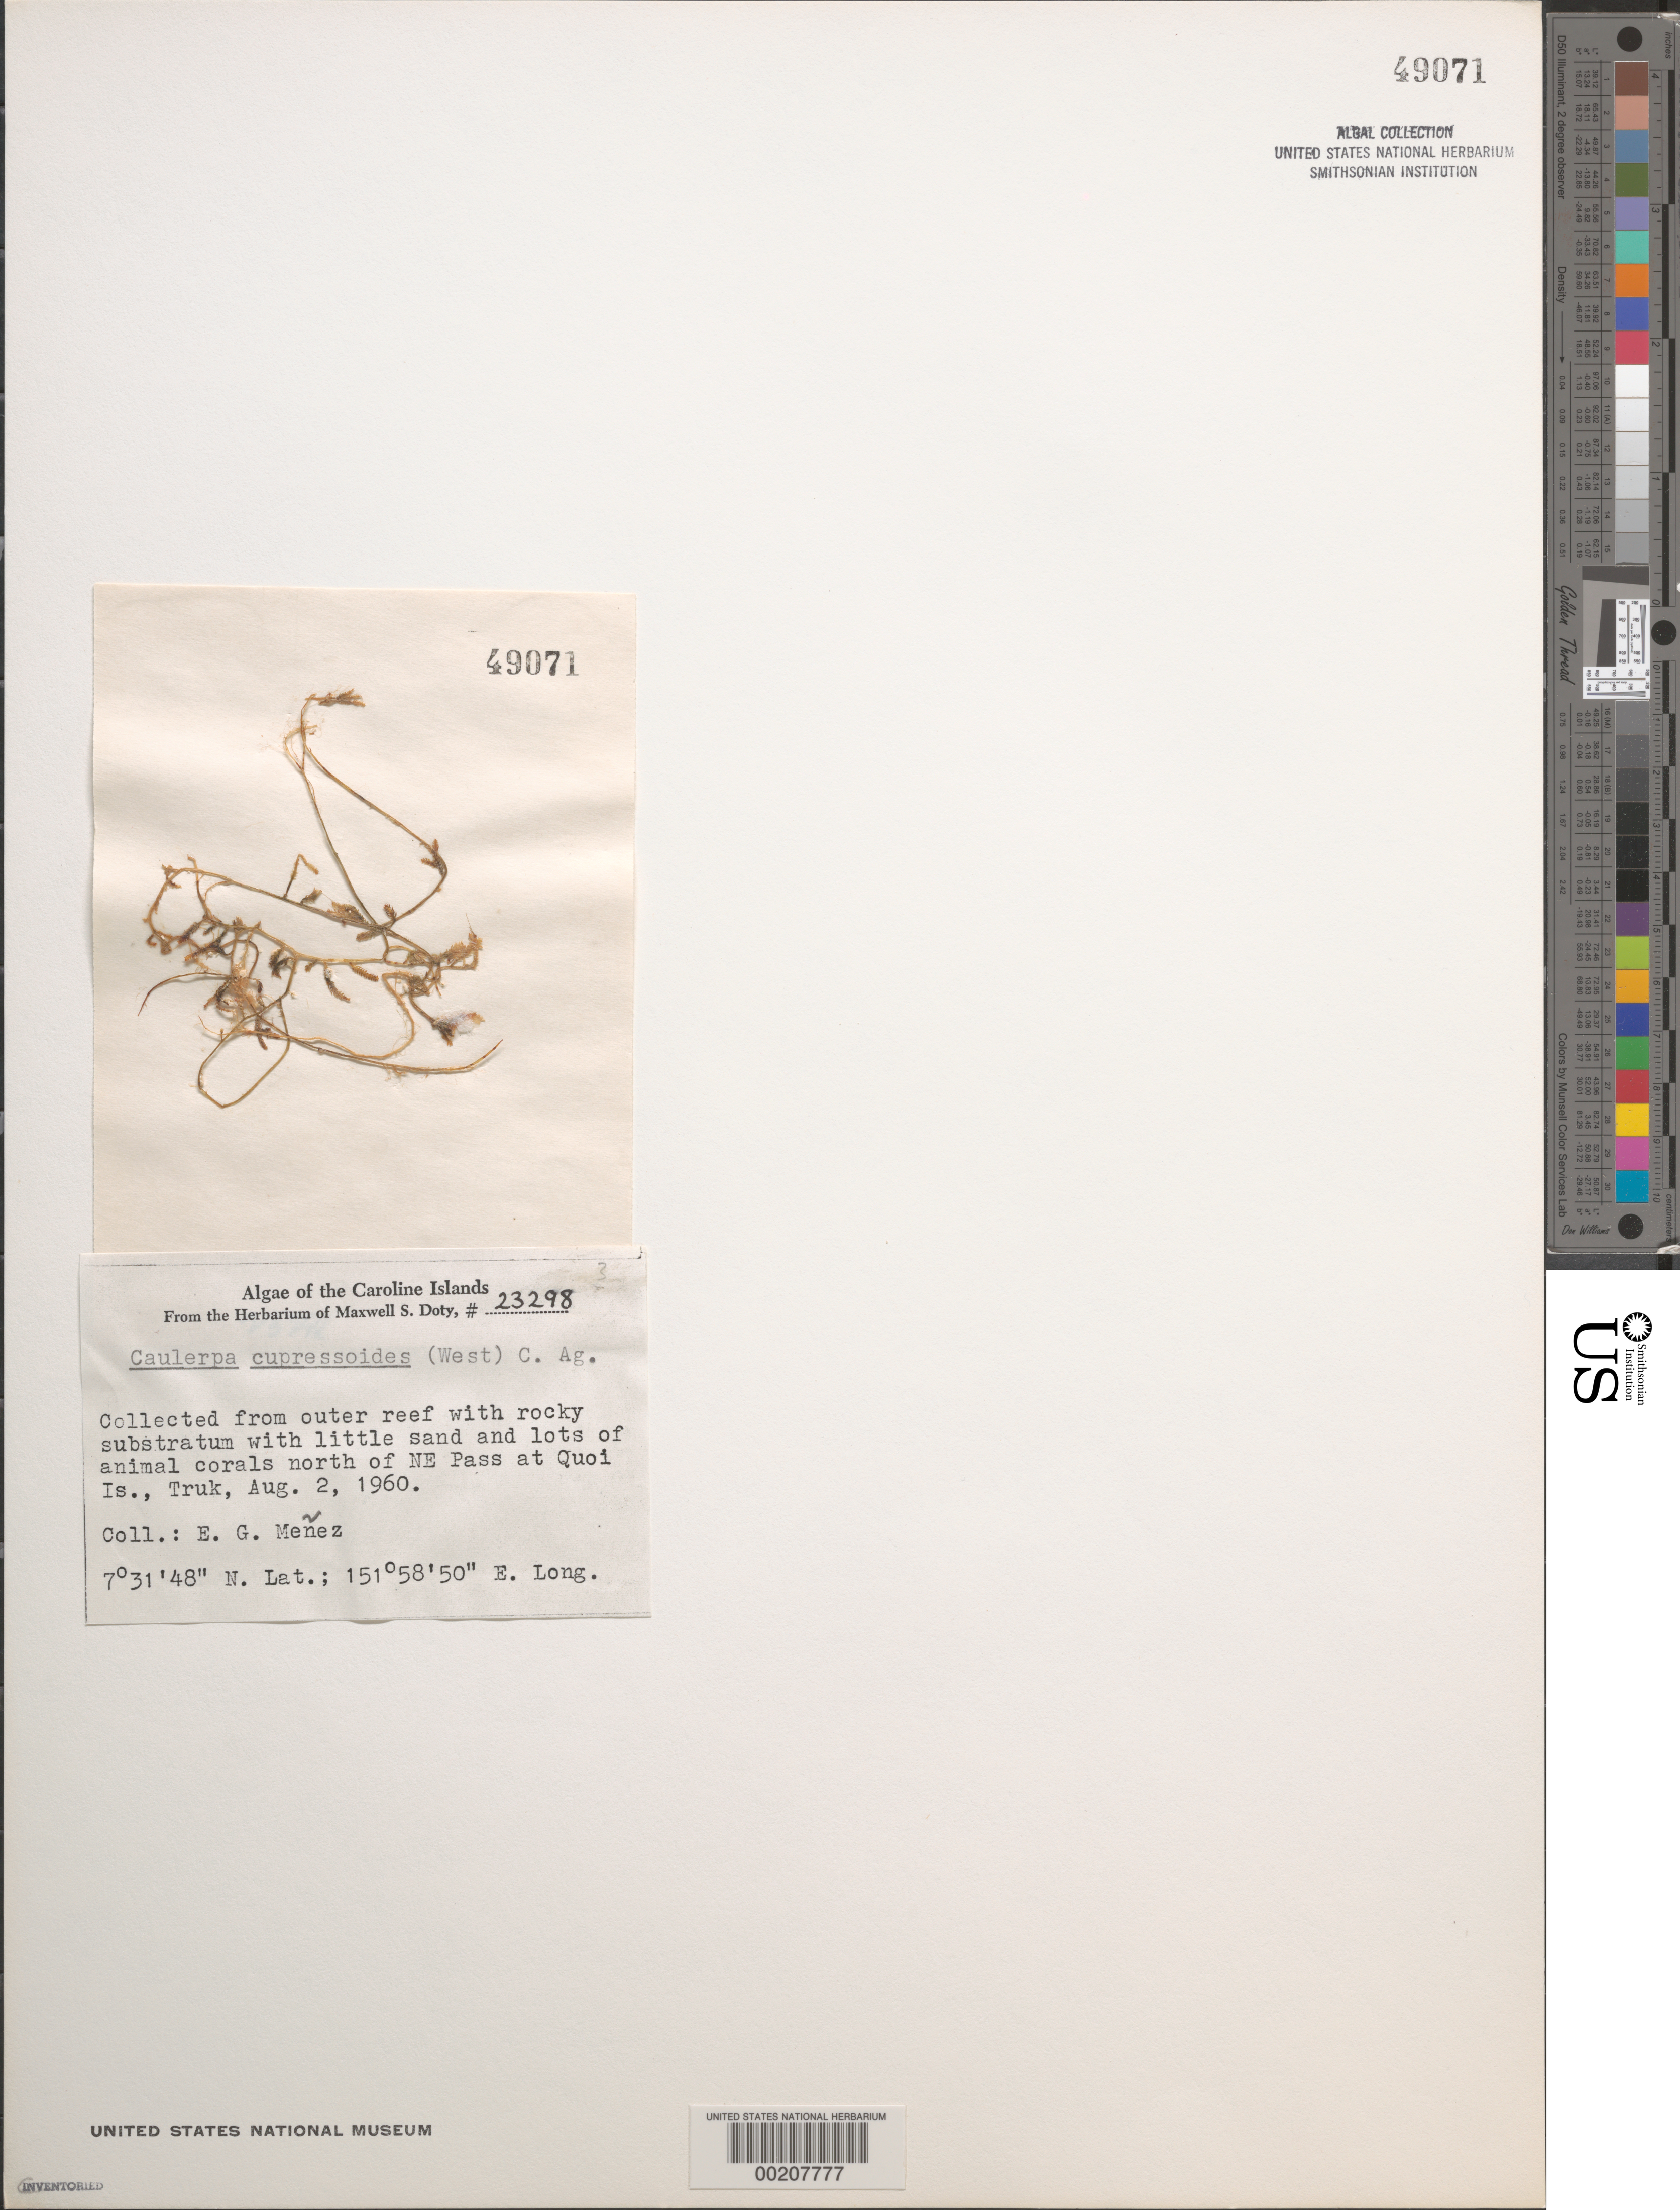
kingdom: Plantae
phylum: Chlorophyta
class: Ulvophyceae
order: Bryopsidales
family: Caulerpaceae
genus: Caulerpa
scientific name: Caulerpa cupressoides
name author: (Vahl) C. Agardh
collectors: Meñez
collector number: MSD 23298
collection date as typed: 02 Aug 1960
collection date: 1960-08-02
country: Micronesia, Federated States of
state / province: Truk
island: Truk (Chuuk) Is.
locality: Quoi Islet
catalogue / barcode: US 49071